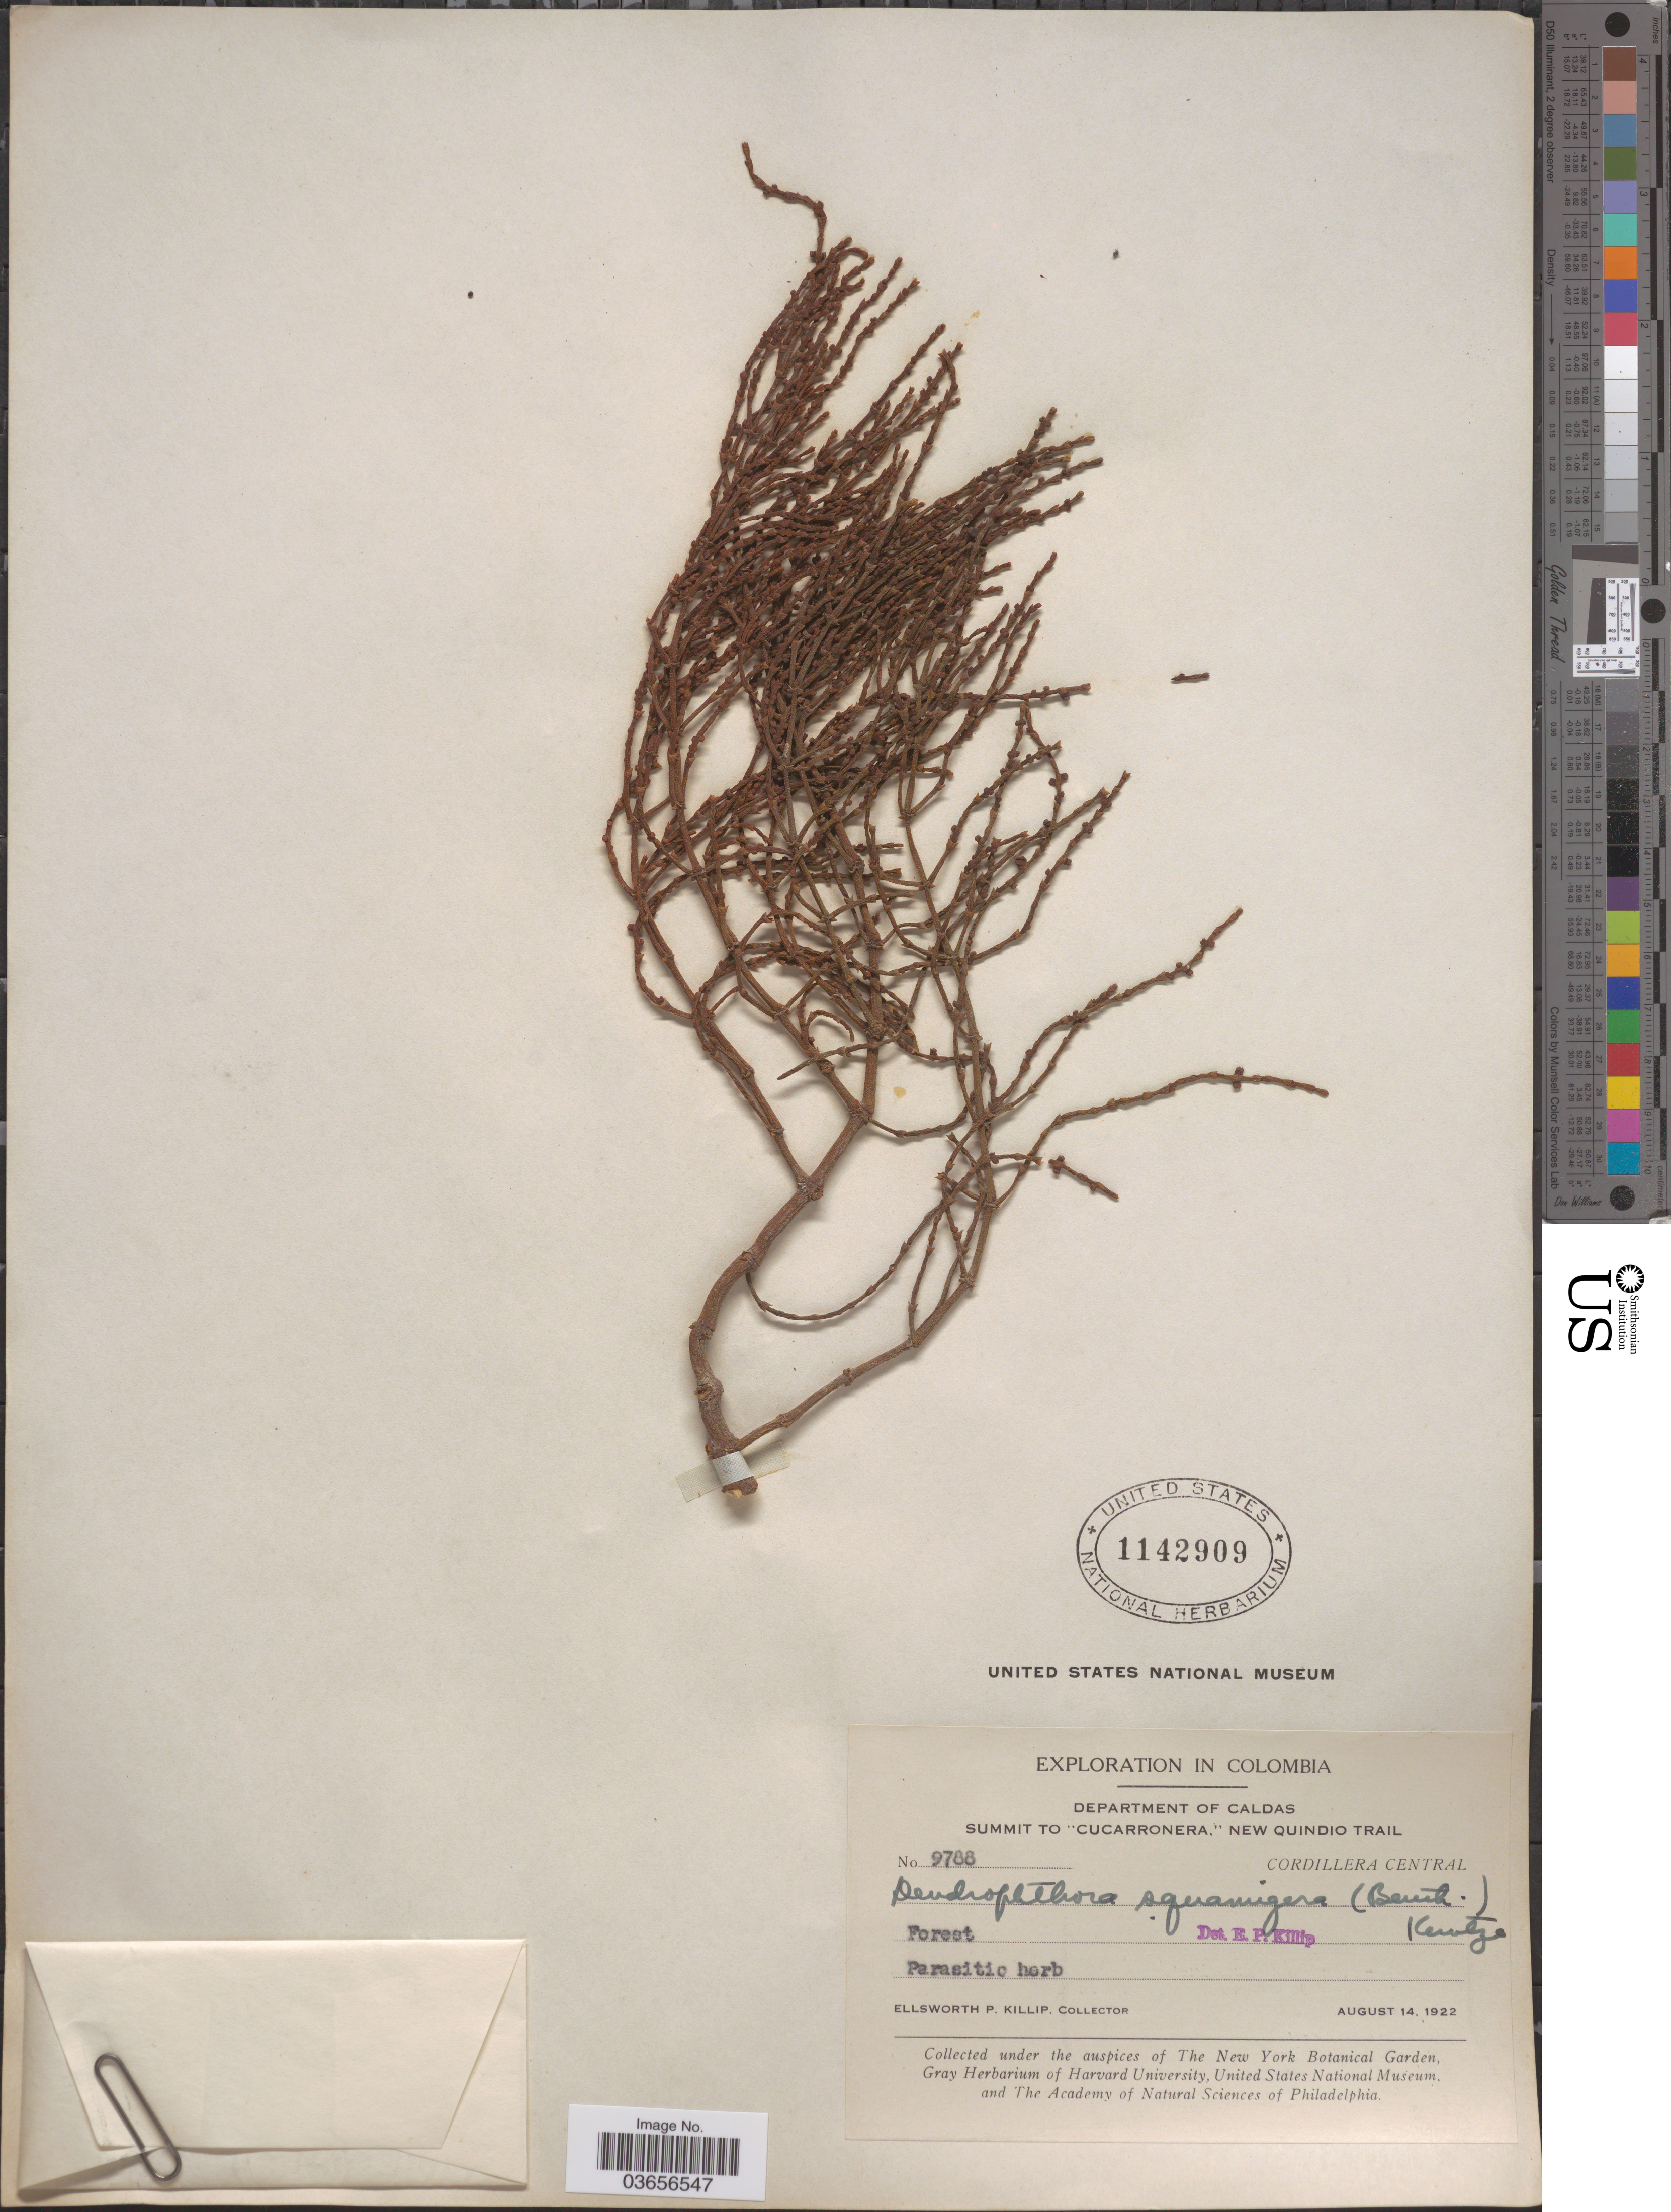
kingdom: Plantae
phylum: Tracheophyta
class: Magnoliopsida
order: Santalales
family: Viscaceae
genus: Dendrophthora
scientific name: Dendrophthora squamigera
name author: (Benth.) Kuntze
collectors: E. P. Killip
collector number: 9788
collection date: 1922-08-14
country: Colombia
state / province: Caldas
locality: Department of Caldas. Summit to "Cucarronera," New Quindio Trail, Cordillera Central.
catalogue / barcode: US 1142909